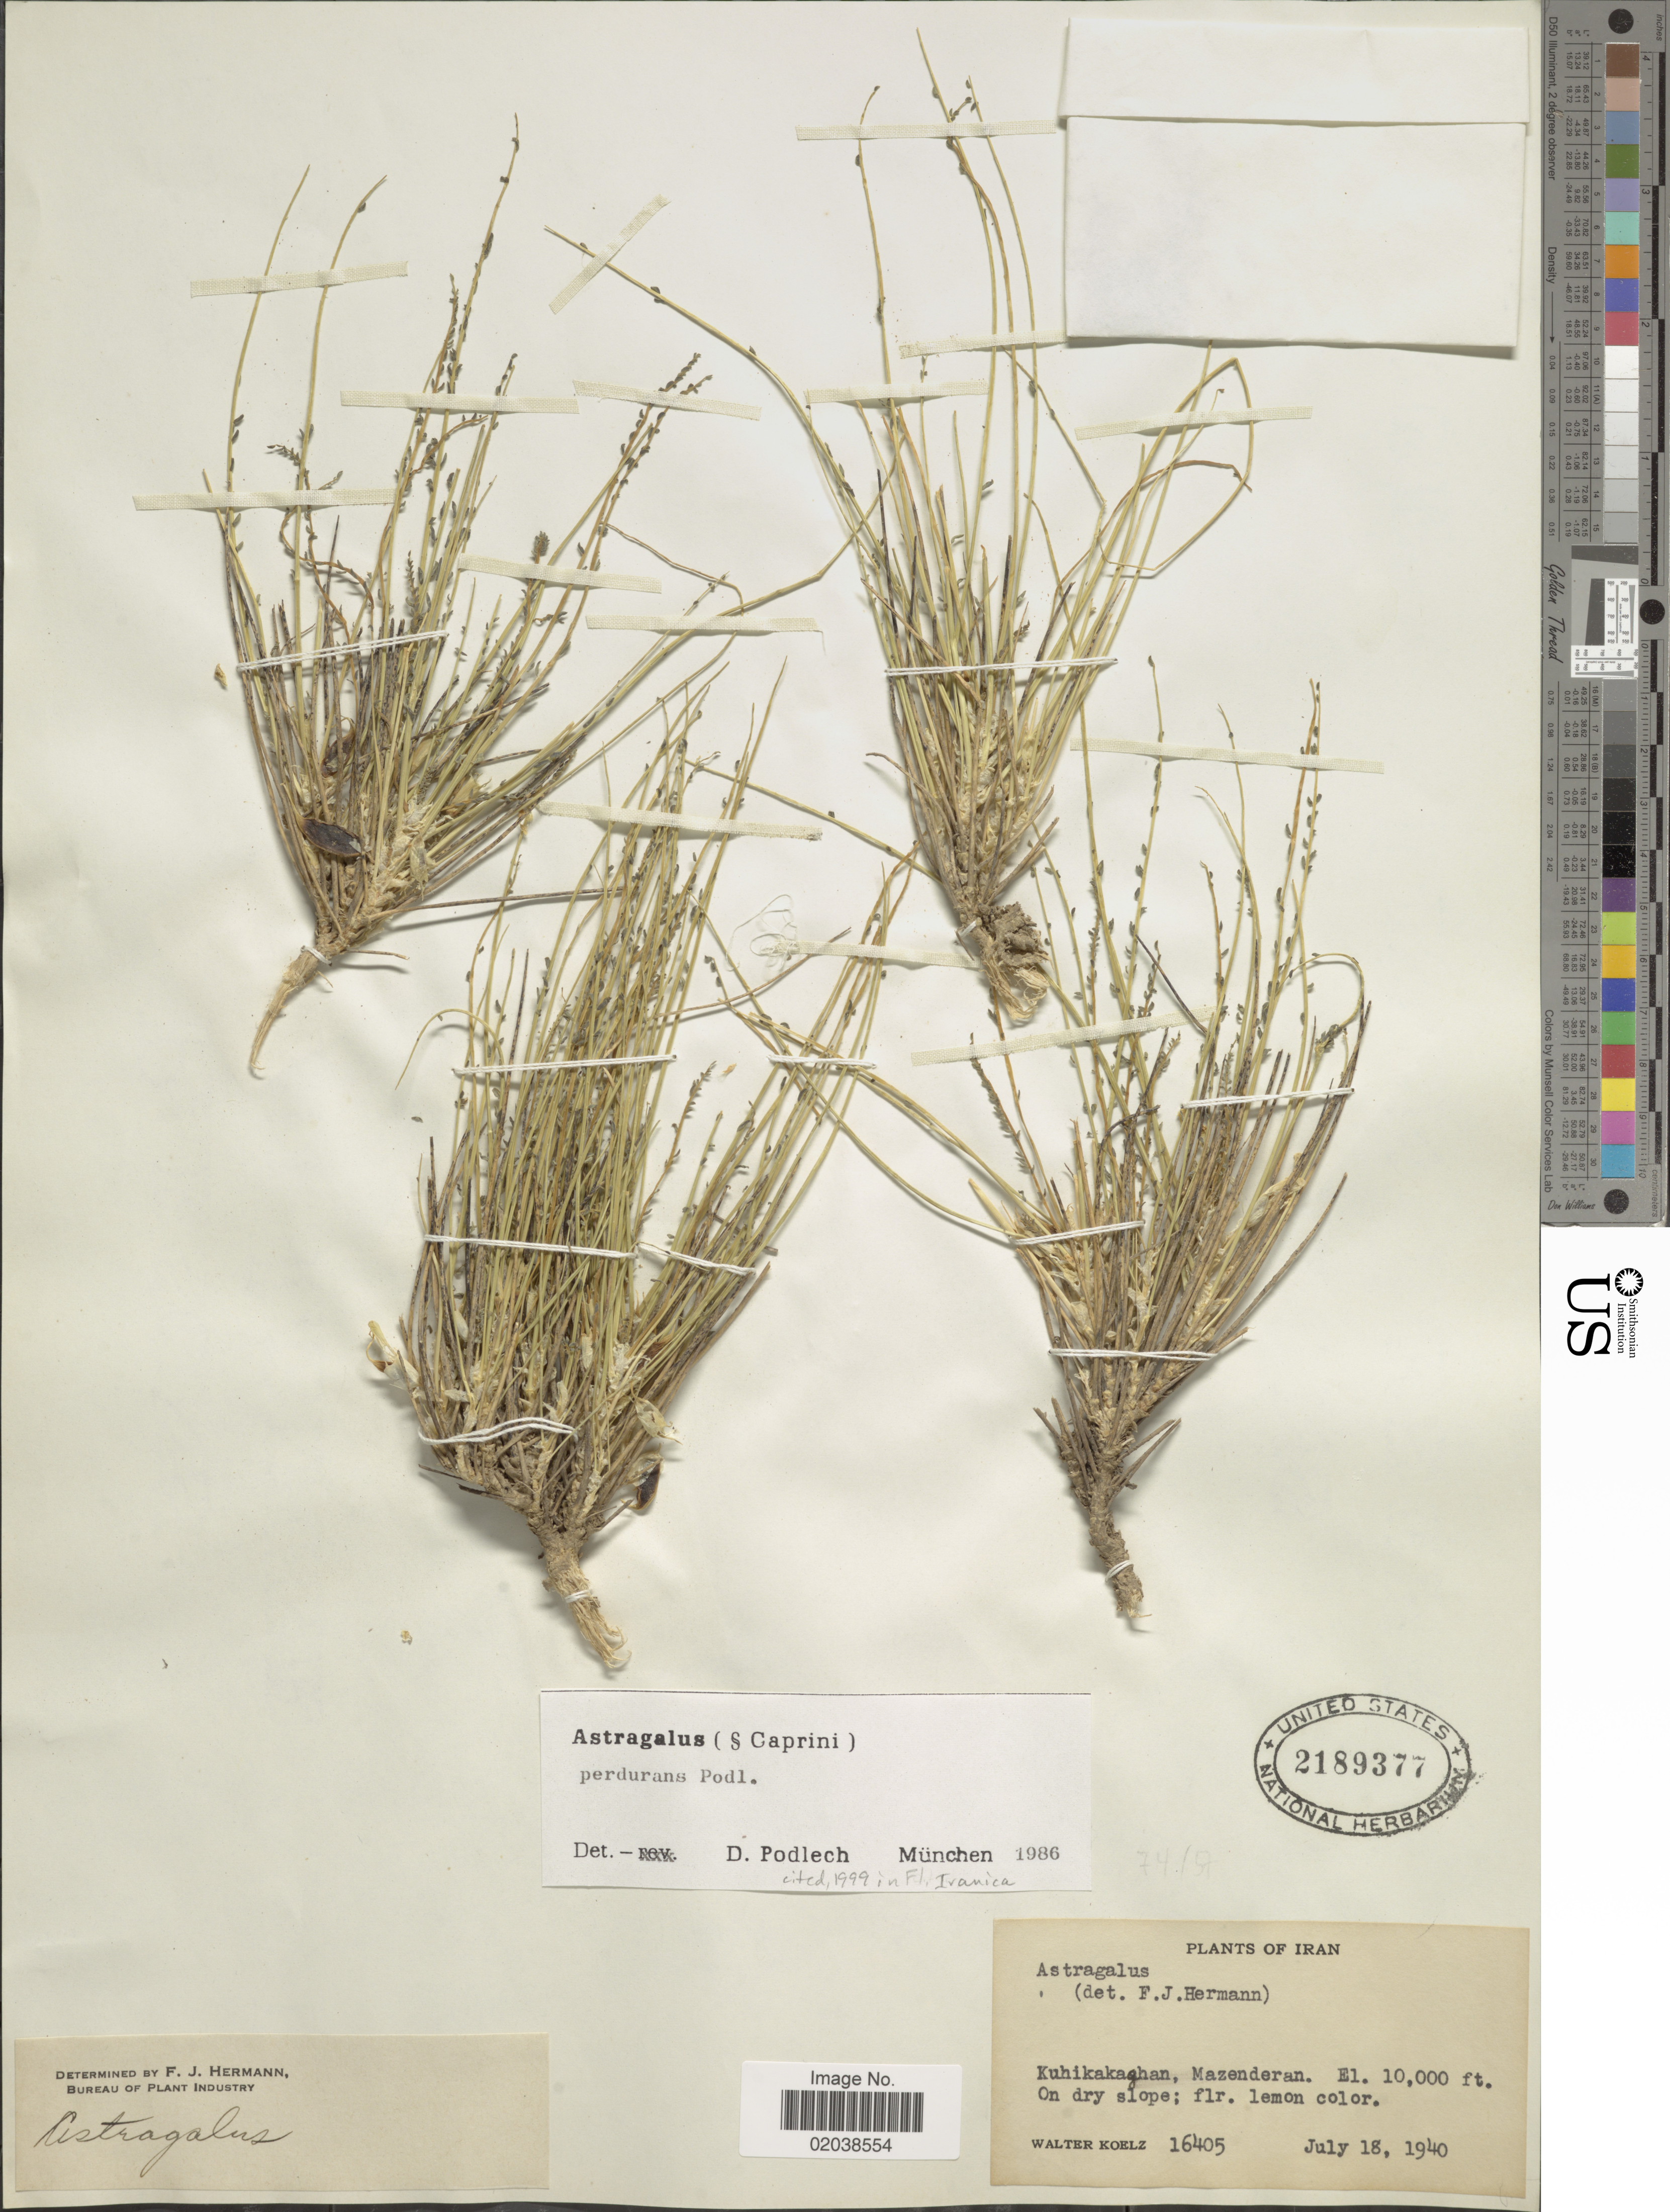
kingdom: Plantae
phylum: Tracheophyta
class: Magnoliopsida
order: Fabales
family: Fabaceae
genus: Astragalus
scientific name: Astragalus perdurans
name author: Podlech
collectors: W. N. Koelz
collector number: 16405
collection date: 1940-07-18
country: Iran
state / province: Mazandaran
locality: Kuhikakaghan, Mazenderan.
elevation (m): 3048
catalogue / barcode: US 2189377